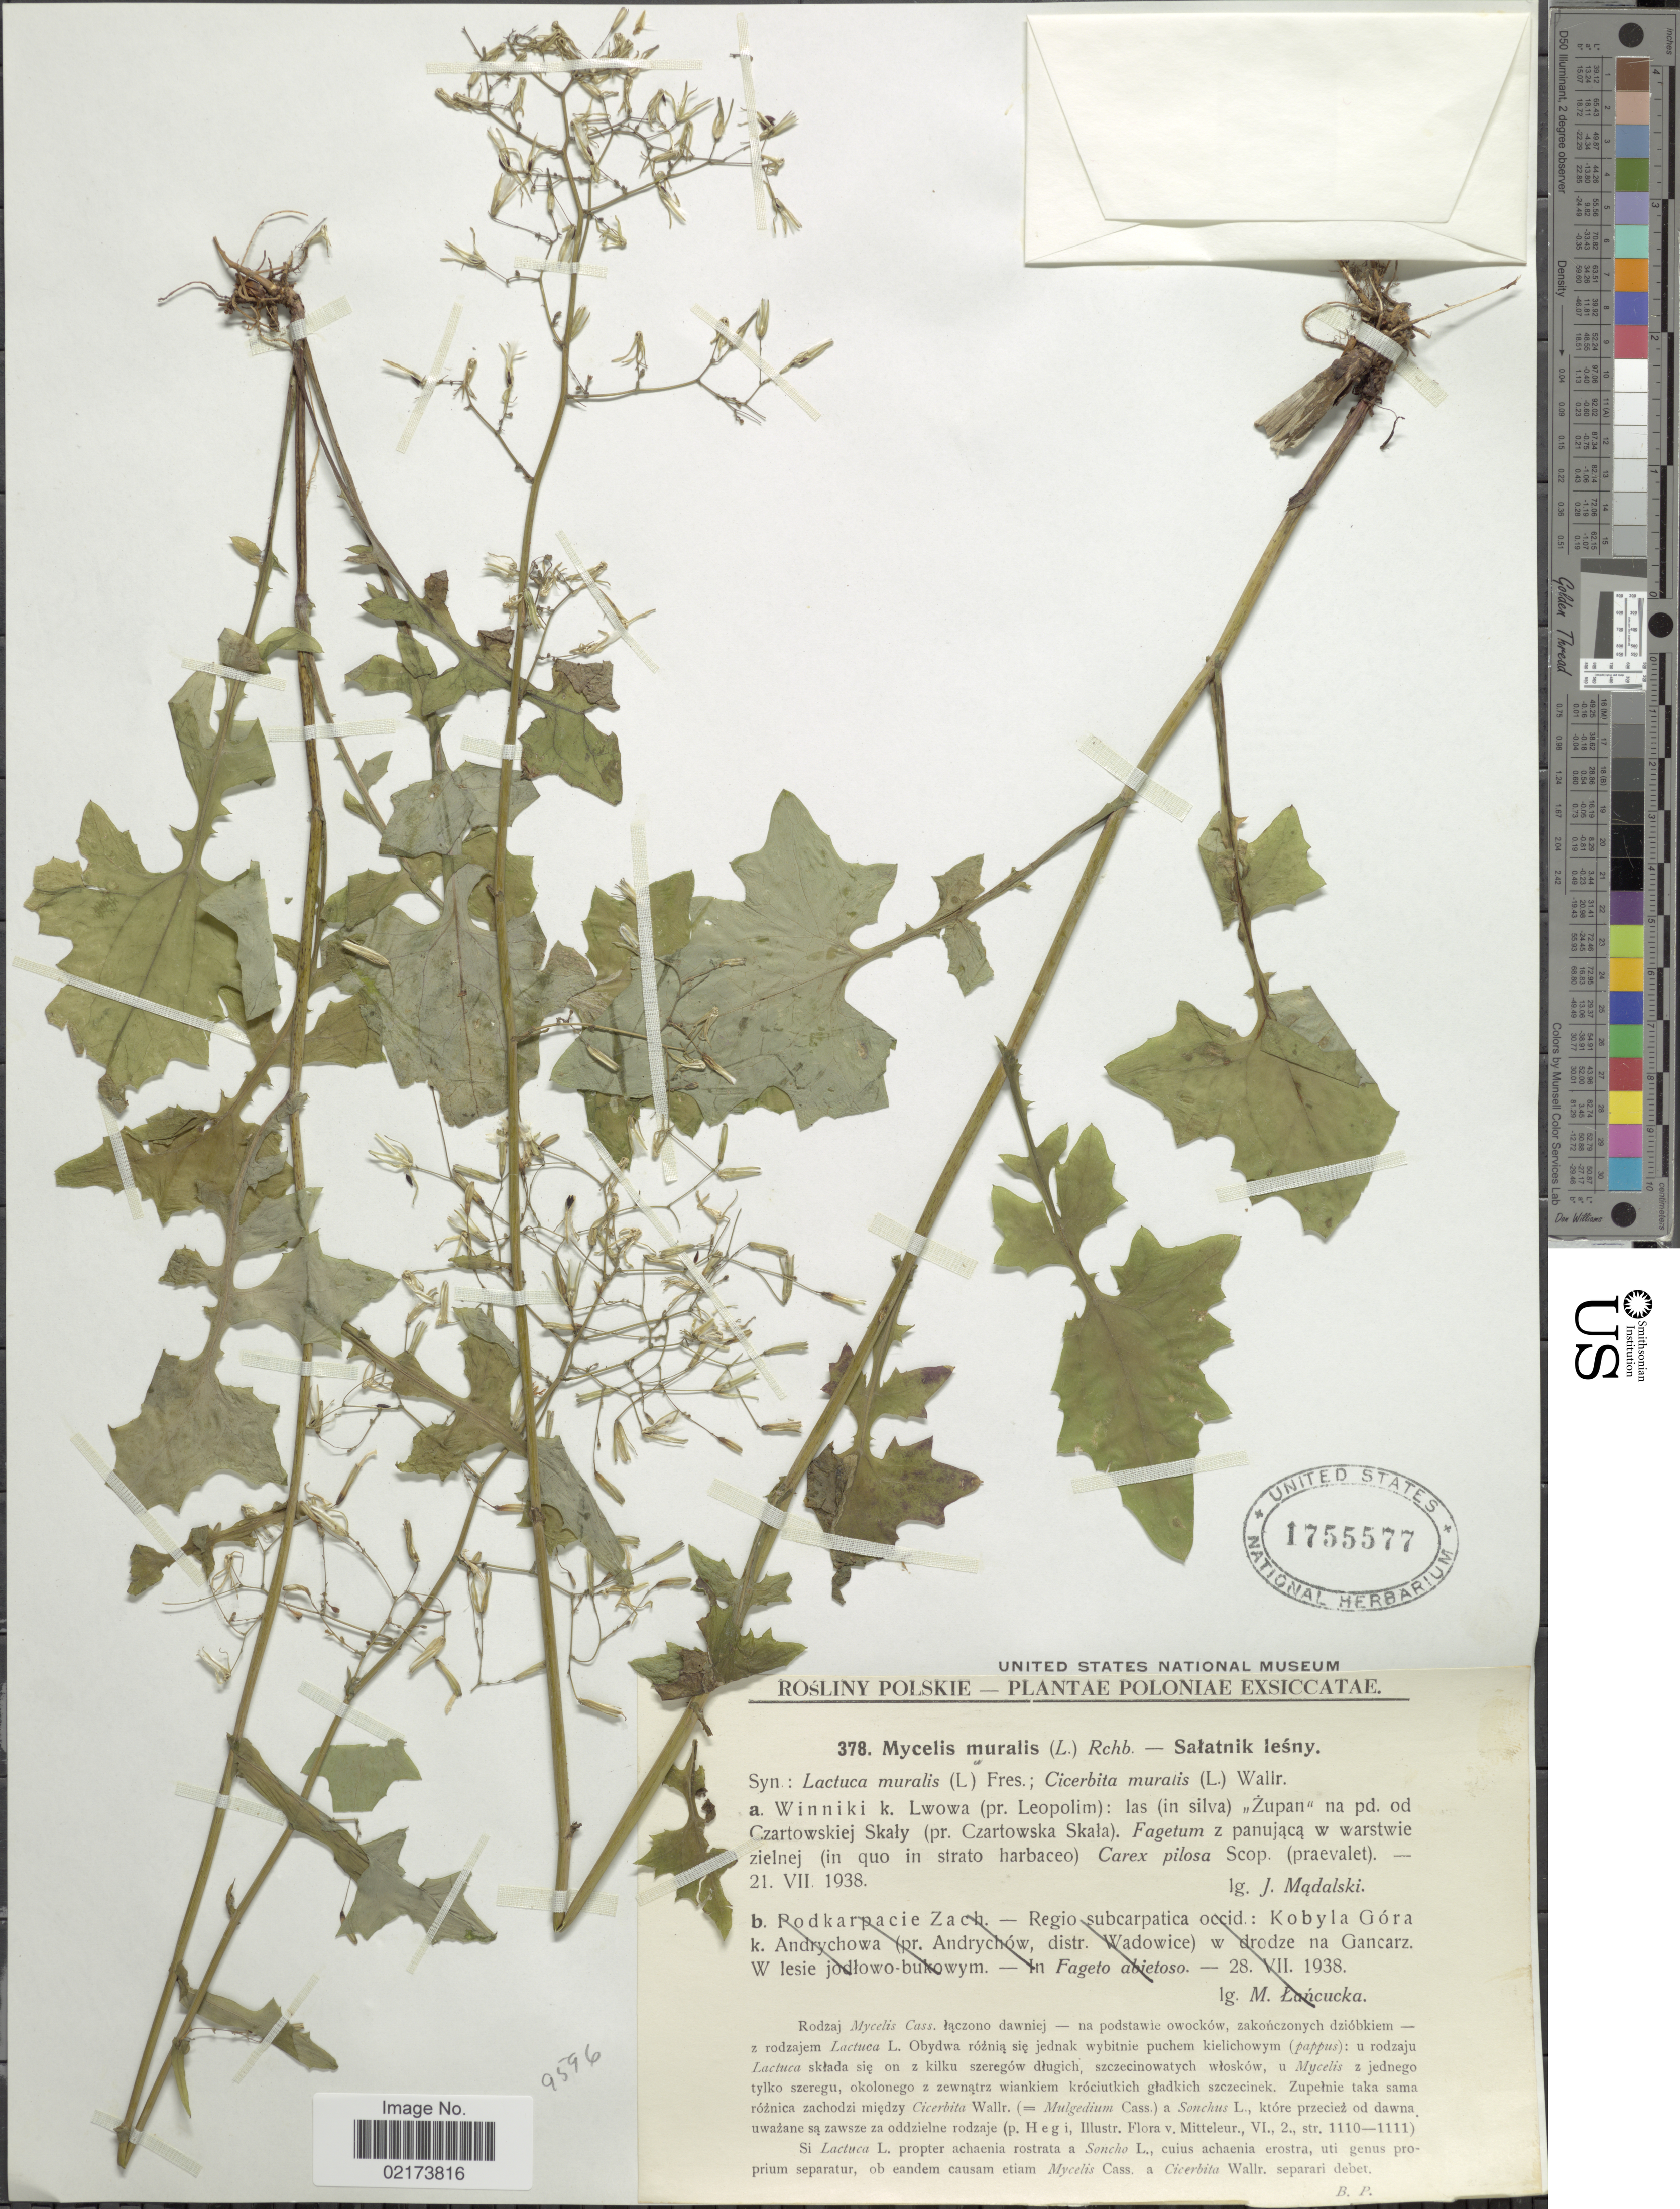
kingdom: Plantae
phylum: Tracheophyta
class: Magnoliopsida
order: Asterales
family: Asteraceae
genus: Lactuca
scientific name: Lactuca muralis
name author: (L.) Gaertn.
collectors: J. Madalski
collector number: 378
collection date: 1938-07-21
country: Poland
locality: Poloniae, Winniki k. Lwowa (pr. Leopolim), Zupan, na pd. od Czartowskiej Skaly (pr. Czartowska Skala)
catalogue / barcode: US 1755577